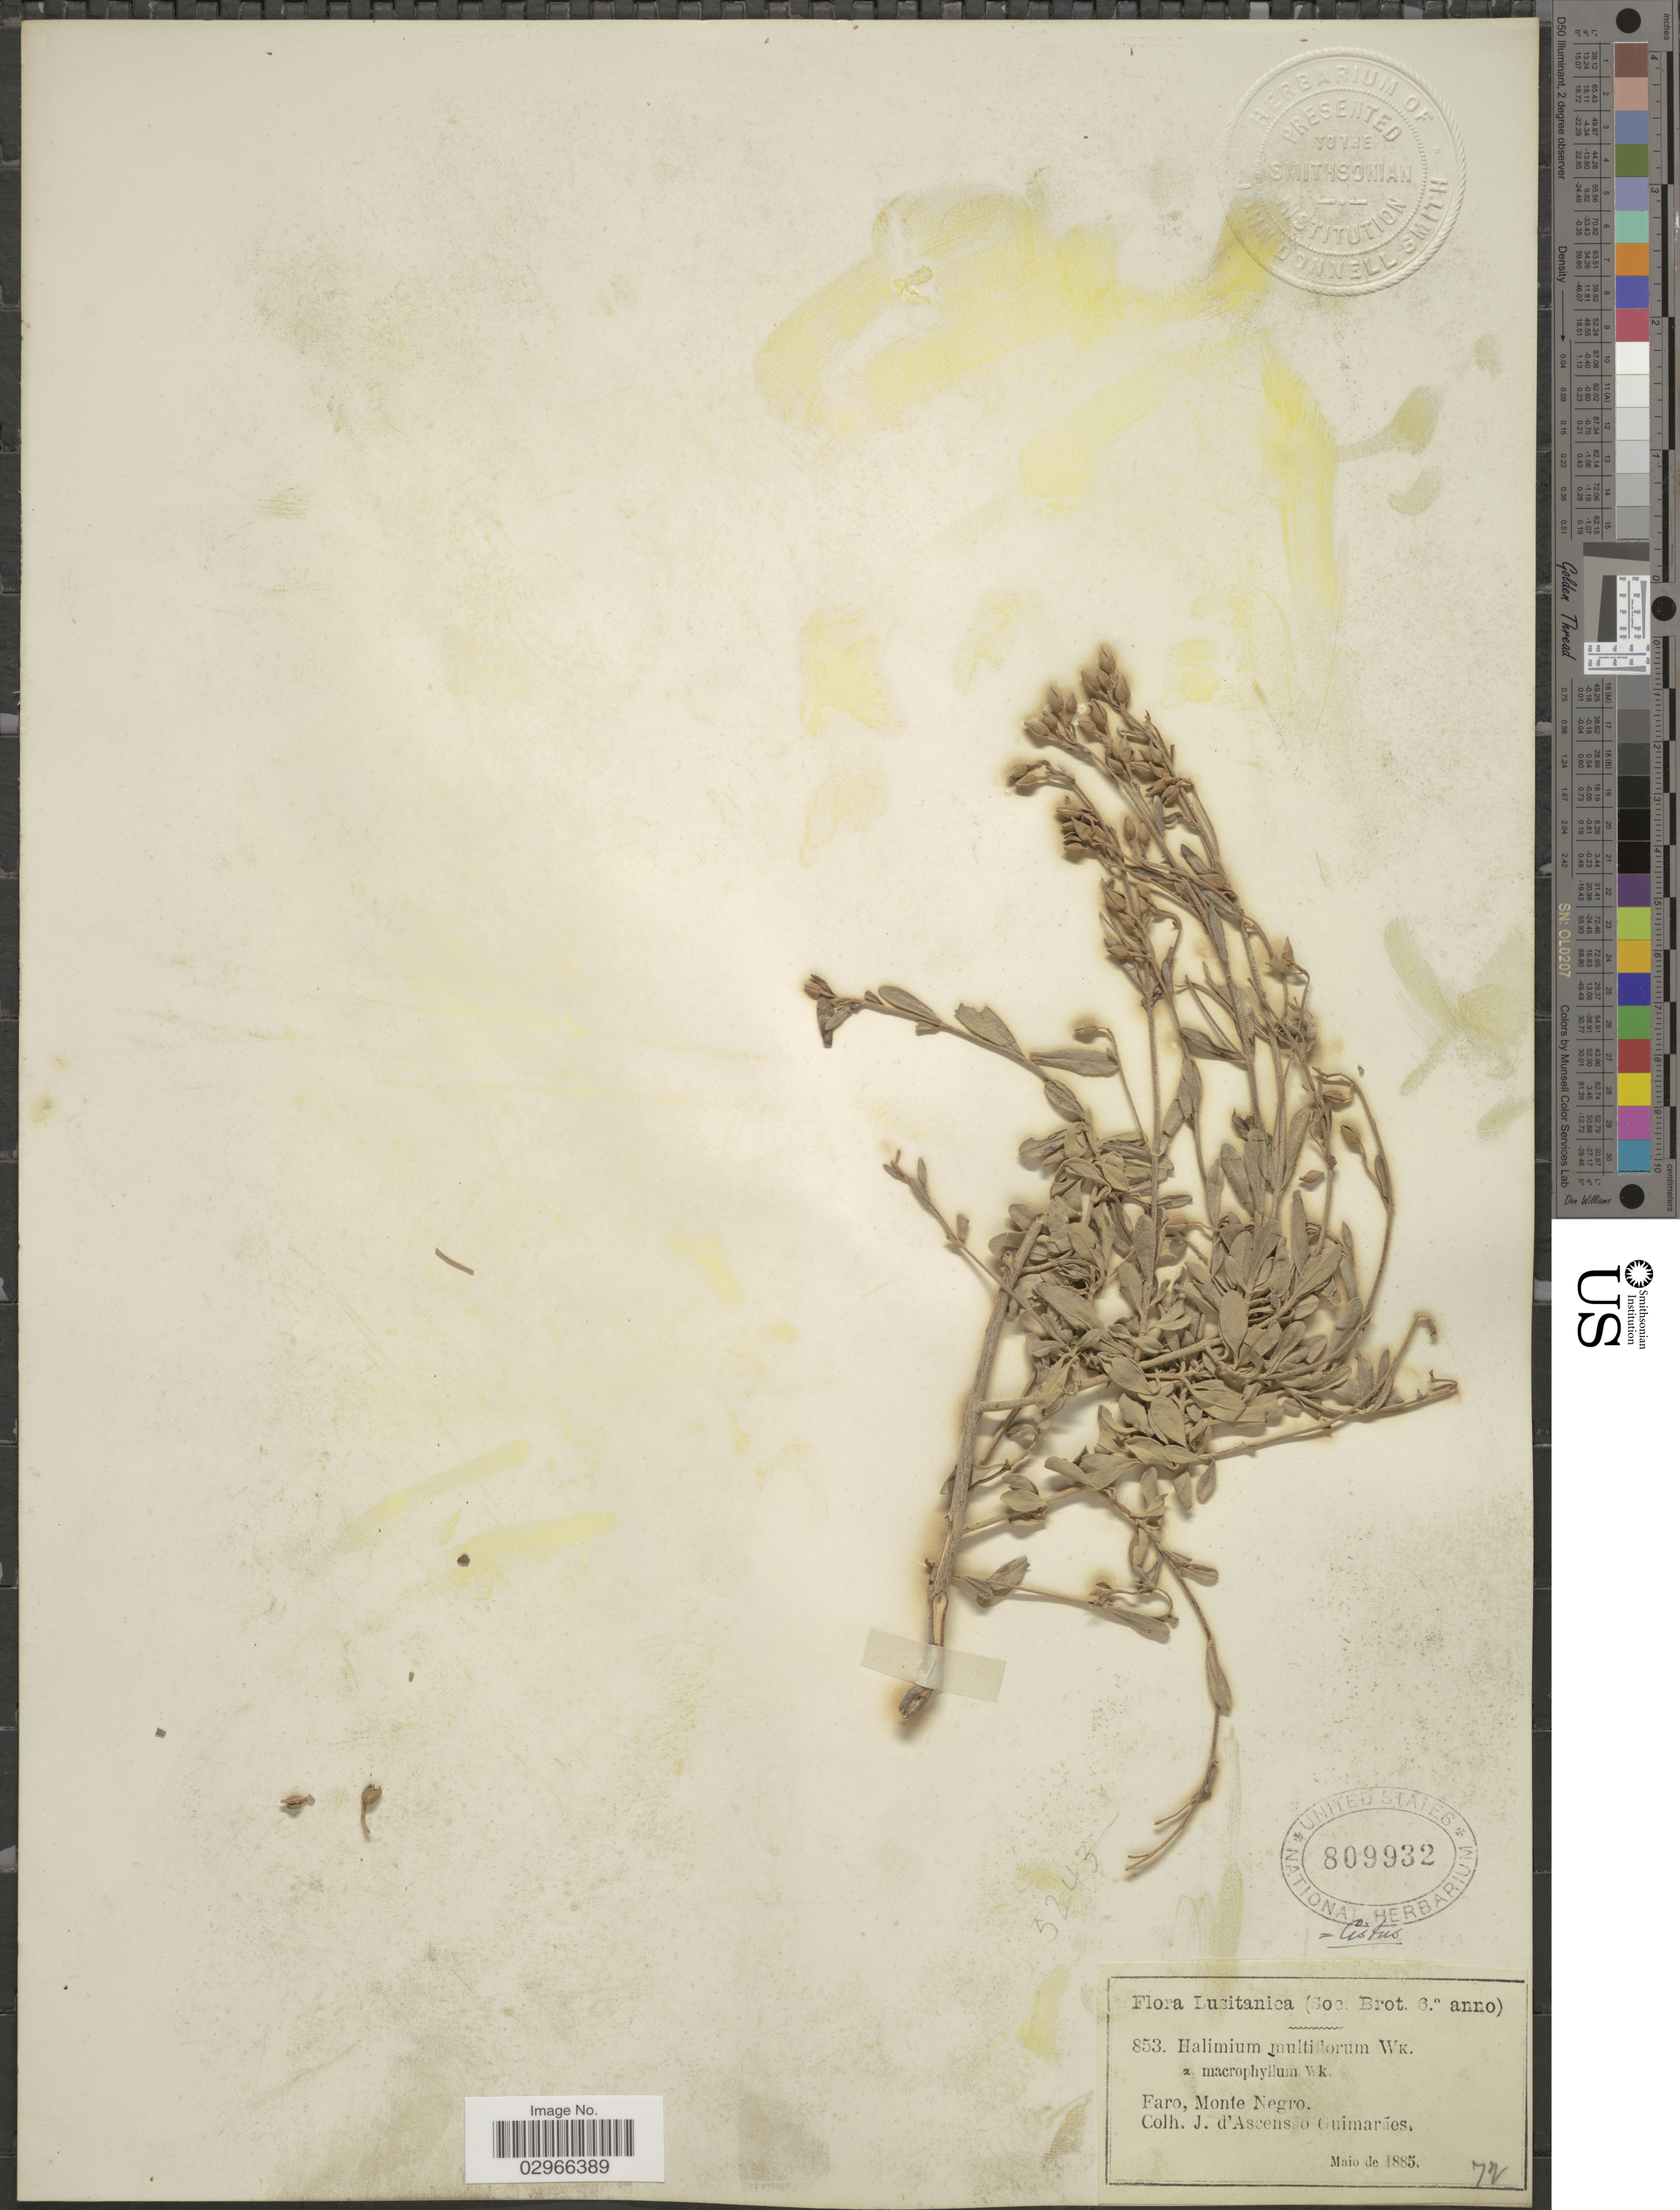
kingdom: Plantae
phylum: Tracheophyta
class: Magnoliopsida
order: Malvales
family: Cistaceae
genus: Halimium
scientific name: Halimium multiflorum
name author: (Salzm. ex Dunal) Willk.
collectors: J. D'ascensao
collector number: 853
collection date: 1885-05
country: Portugal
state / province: Faro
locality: Lusitanica. Monte Negro.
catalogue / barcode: US 809932